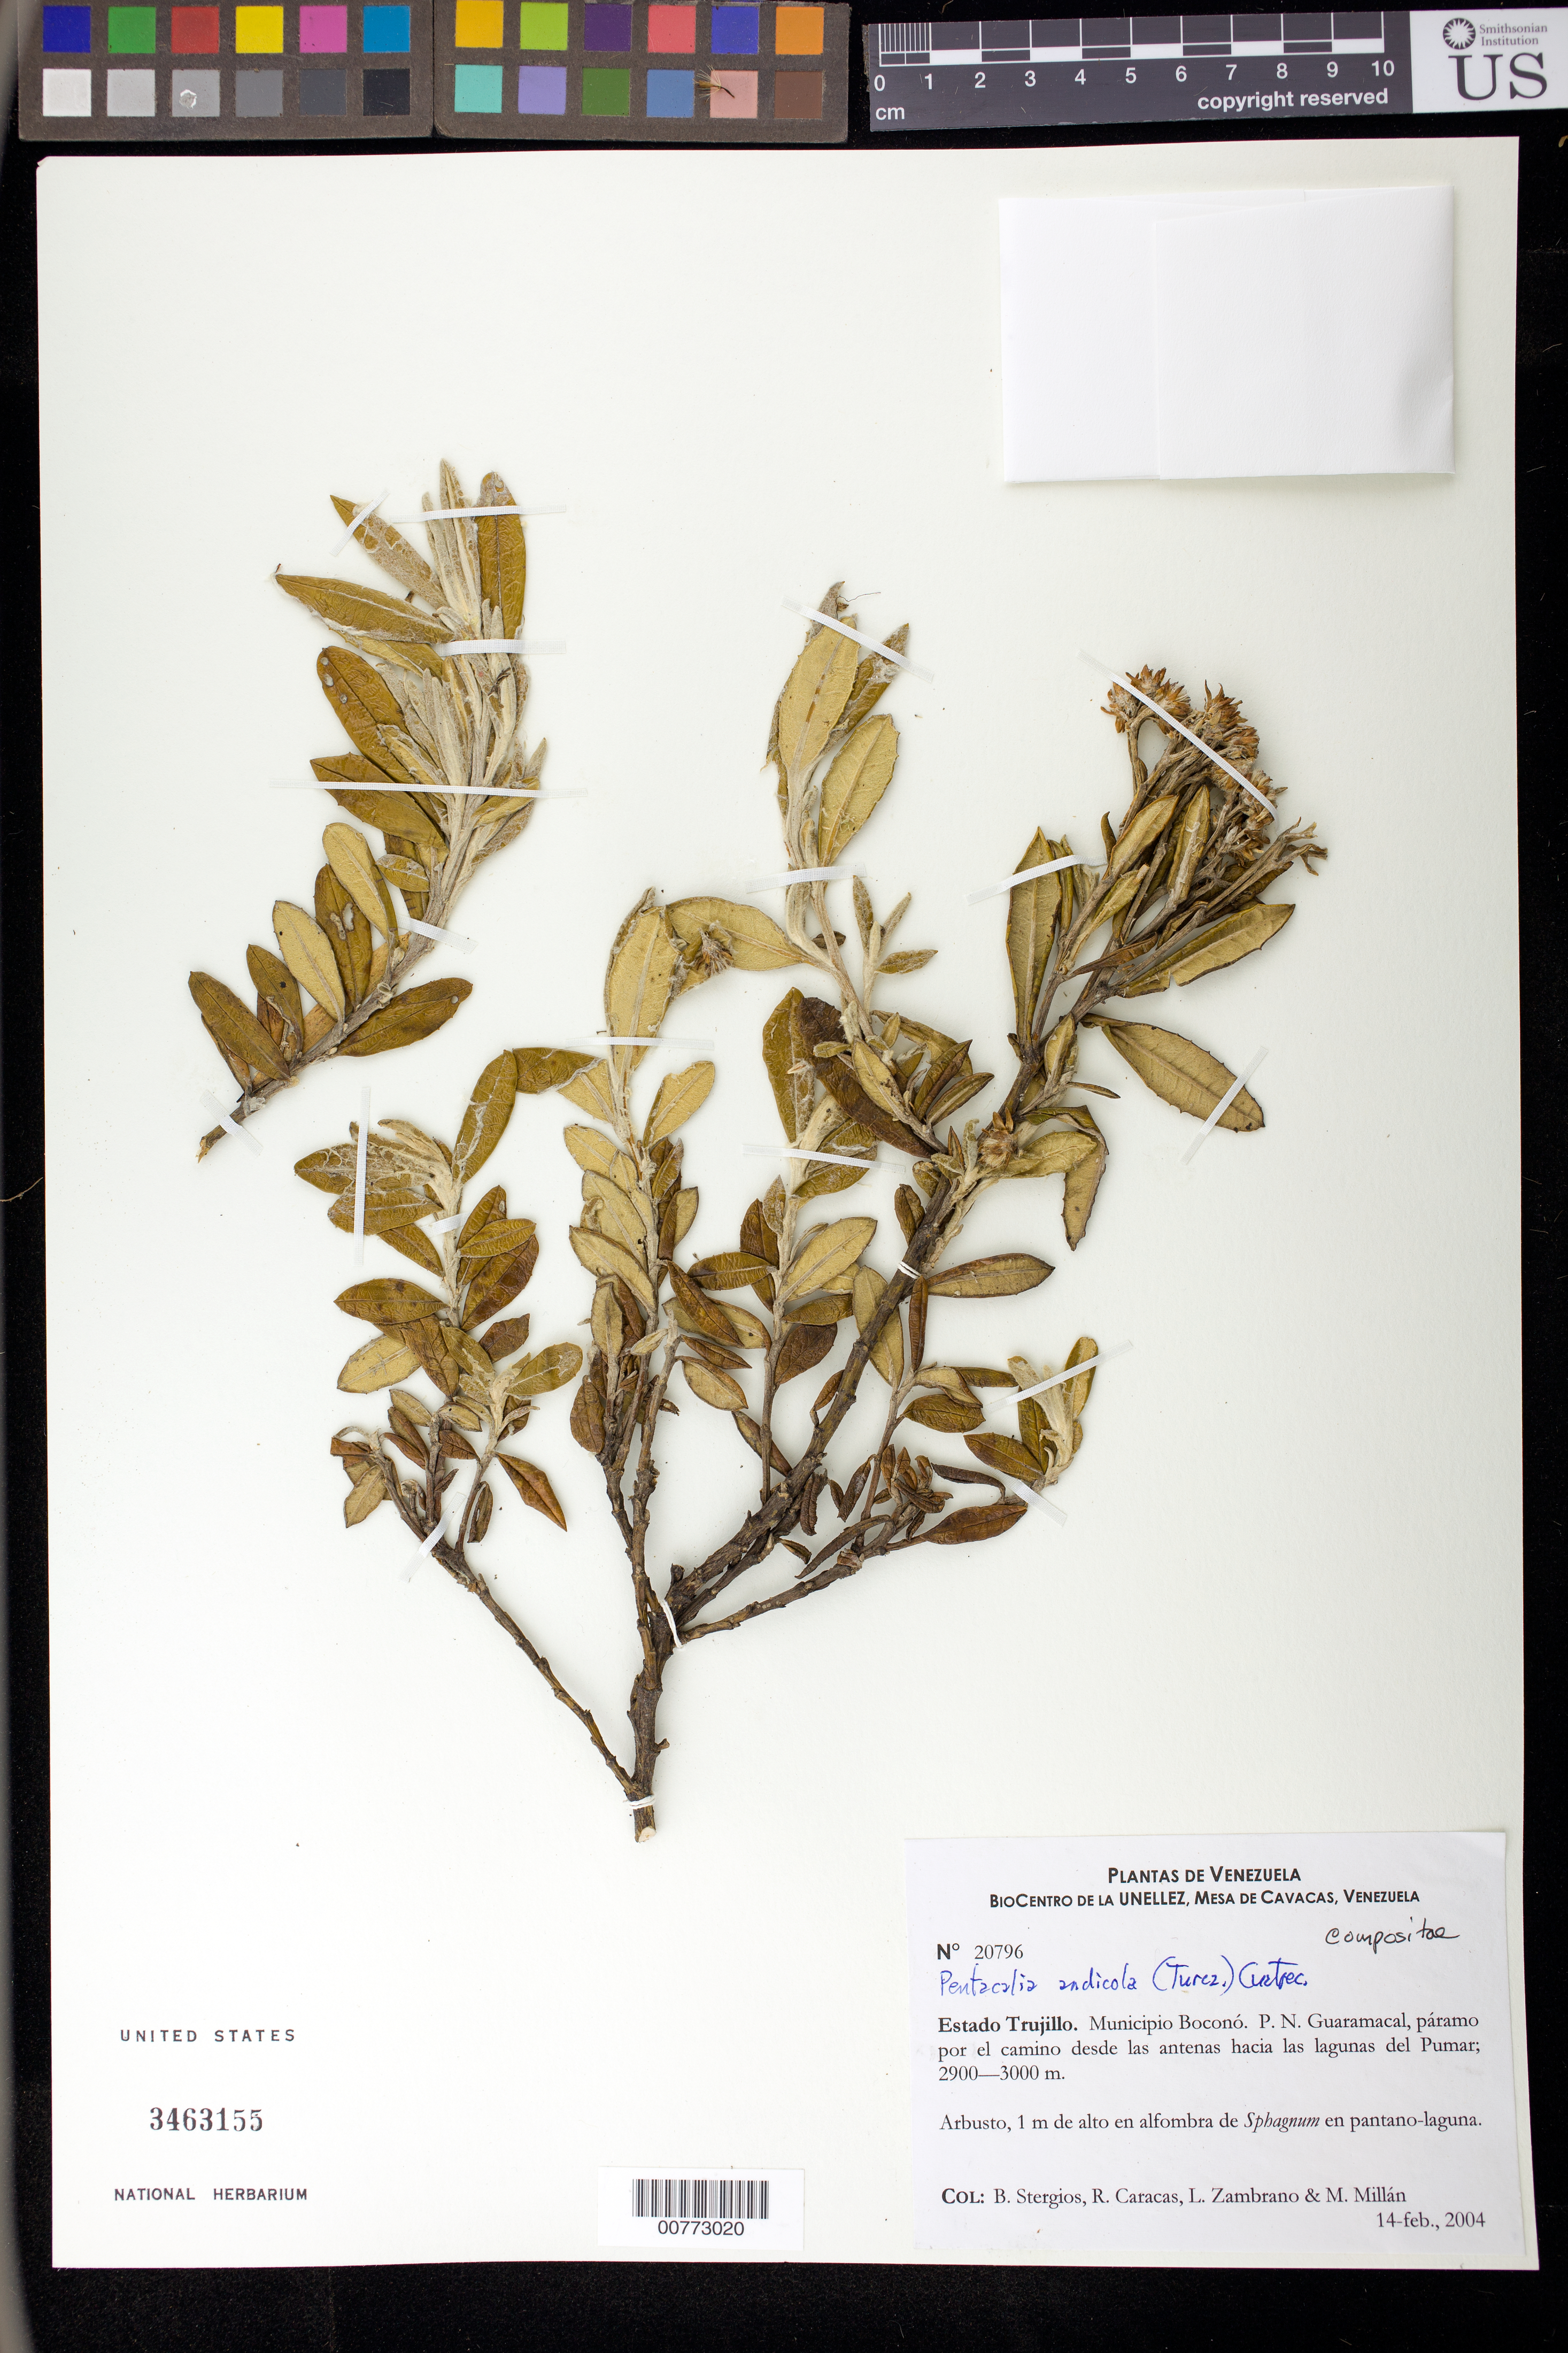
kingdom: Plantae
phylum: Tracheophyta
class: Magnoliopsida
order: Asterales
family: Asteraceae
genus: Pentacalia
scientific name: Pentacalia andicola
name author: (Turcz.) Cuatrec.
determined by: Stergios, B. G.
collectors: B. G. Stergios, R. Caracas, L. Zambrano & M. Millán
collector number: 20796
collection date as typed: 14 Feb 2004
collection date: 2004-02-14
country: Venezuela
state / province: Trujillo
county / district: Boconó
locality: Parque Nacional Guaramacal, páramo por el camino desde las antenas hacia las lagunas del Pumar.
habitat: Páramo.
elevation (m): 2900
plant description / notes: PORT, US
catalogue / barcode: US 3463155